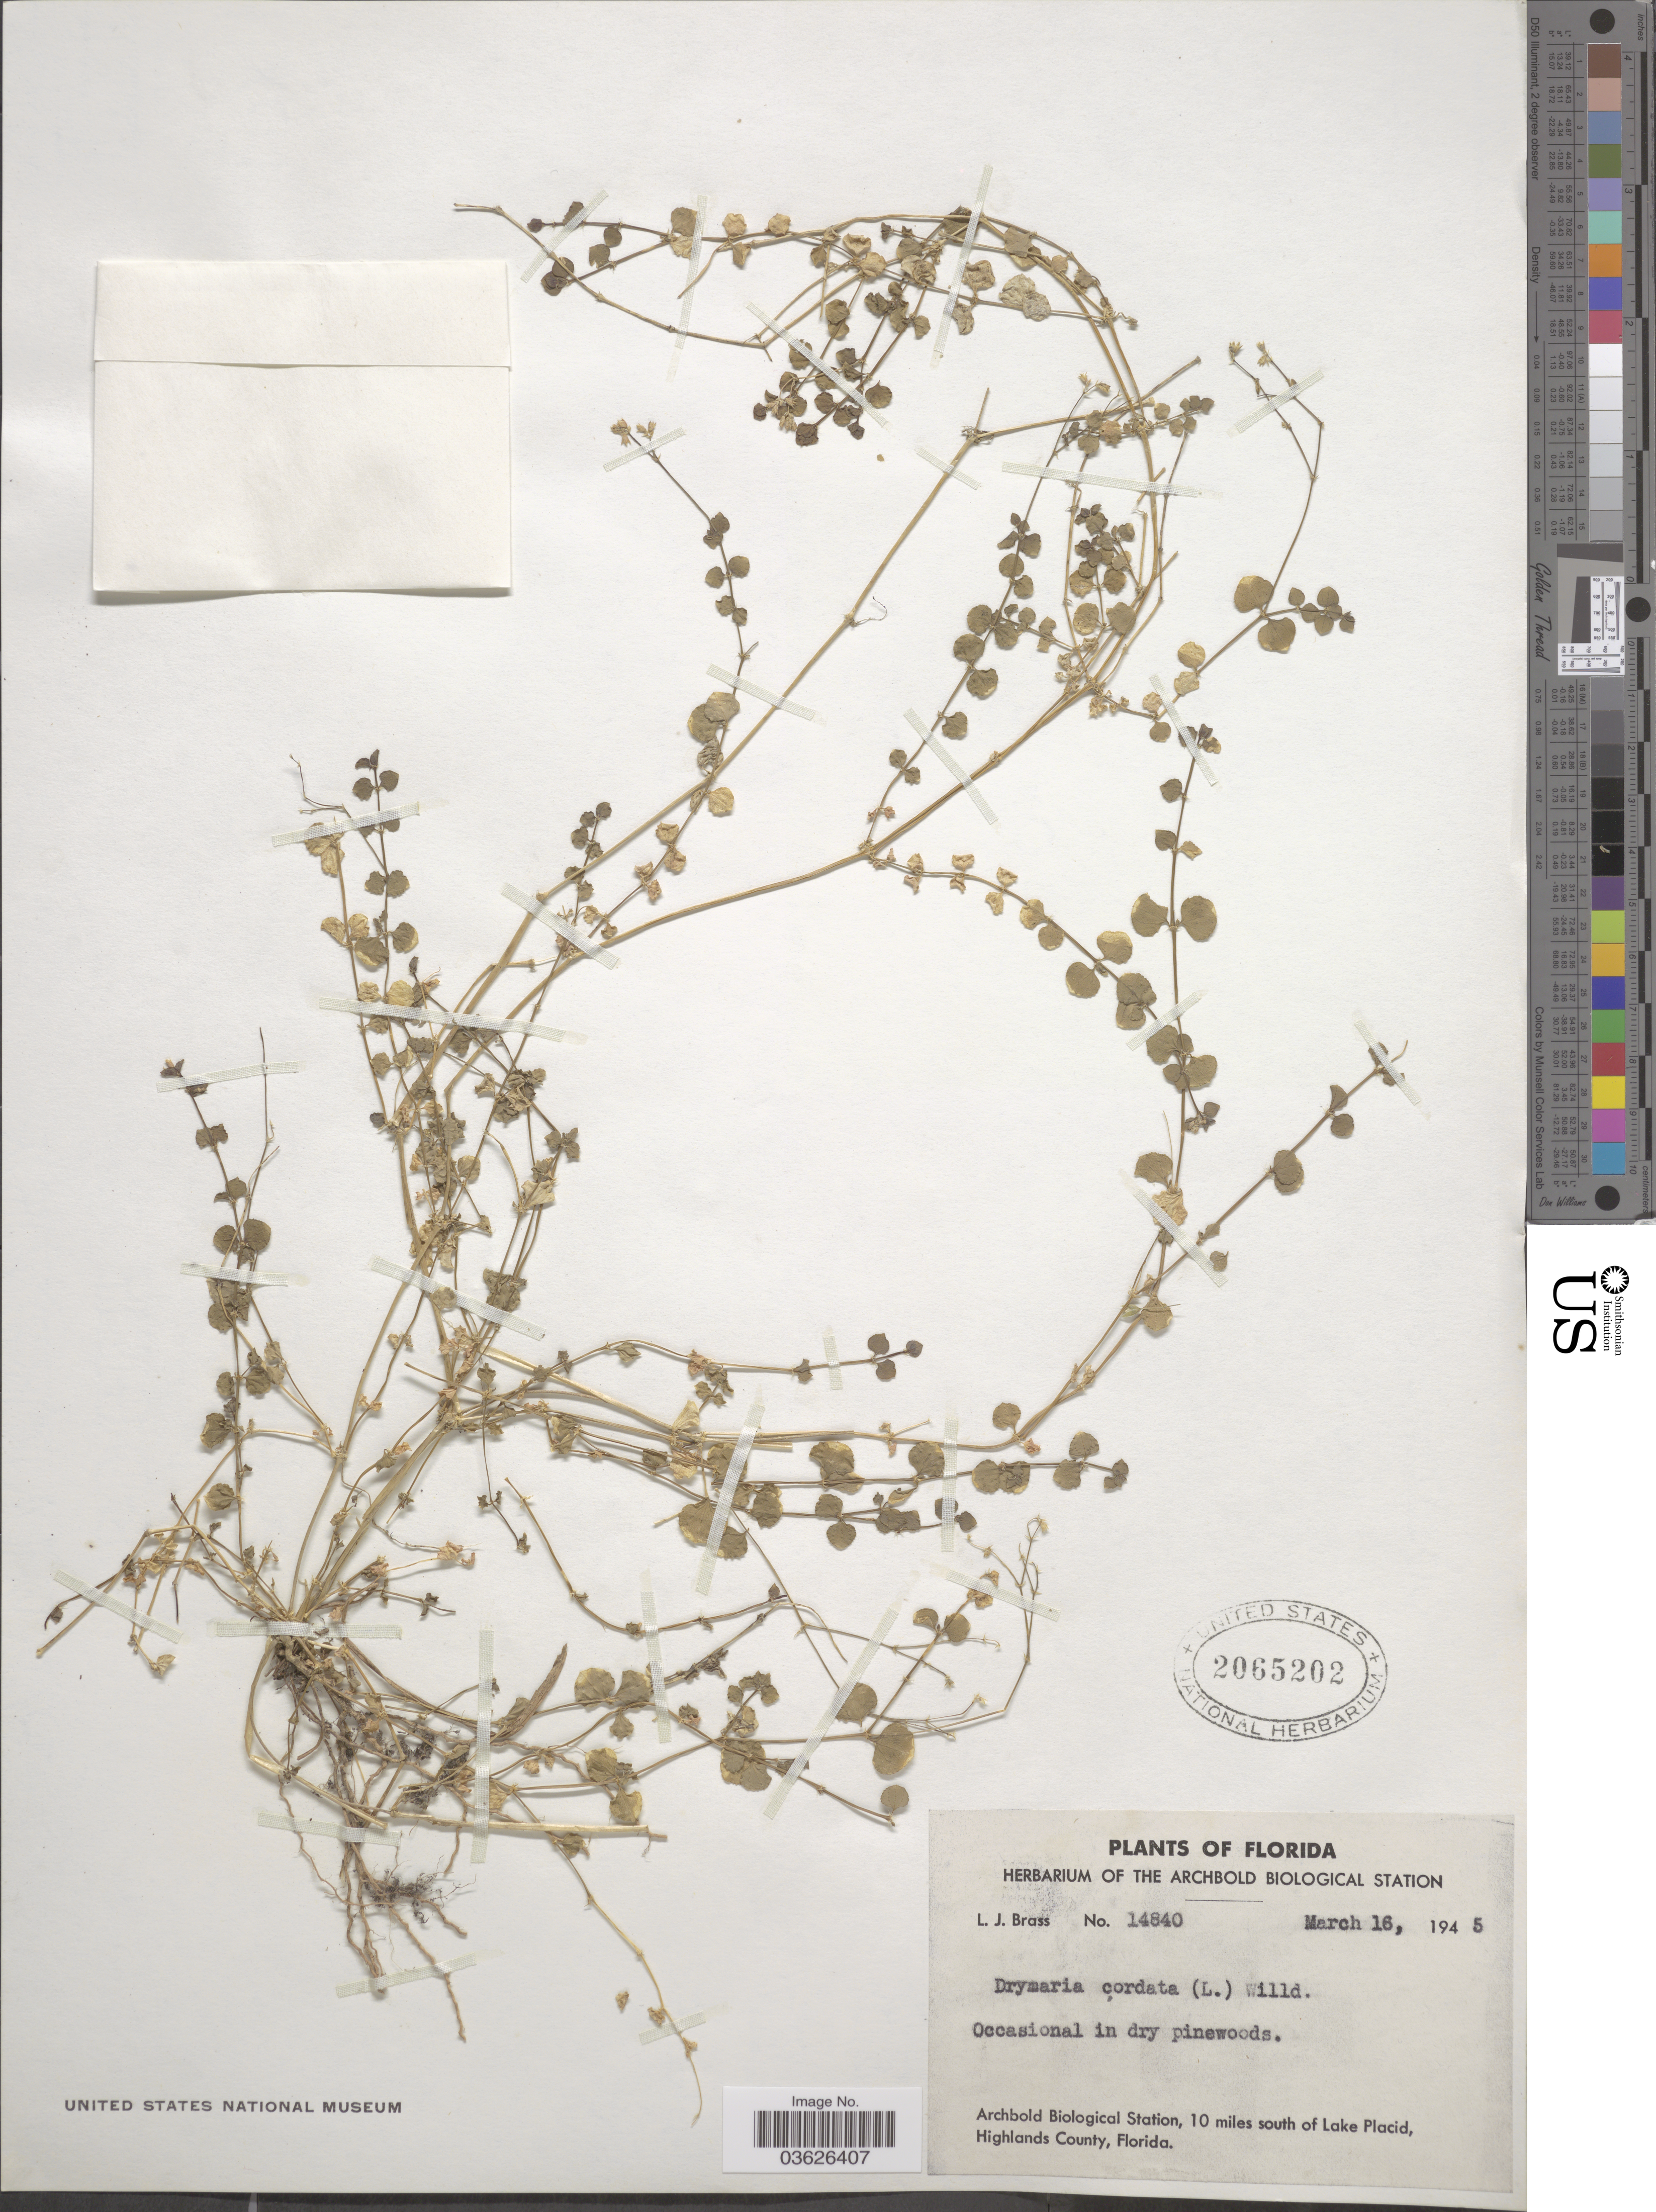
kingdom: Plantae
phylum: Tracheophyta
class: Magnoliopsida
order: Caryophyllales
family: Caryophyllaceae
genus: Drymaria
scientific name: Drymaria cordata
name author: (L.) Willd. ex Schult.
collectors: L. J. Brass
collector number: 14840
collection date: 1945-03-16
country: United States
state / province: Florida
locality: Archbold Biological Station, 10 miles south of Lake Placid, Highlands County.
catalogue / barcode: US 2065202